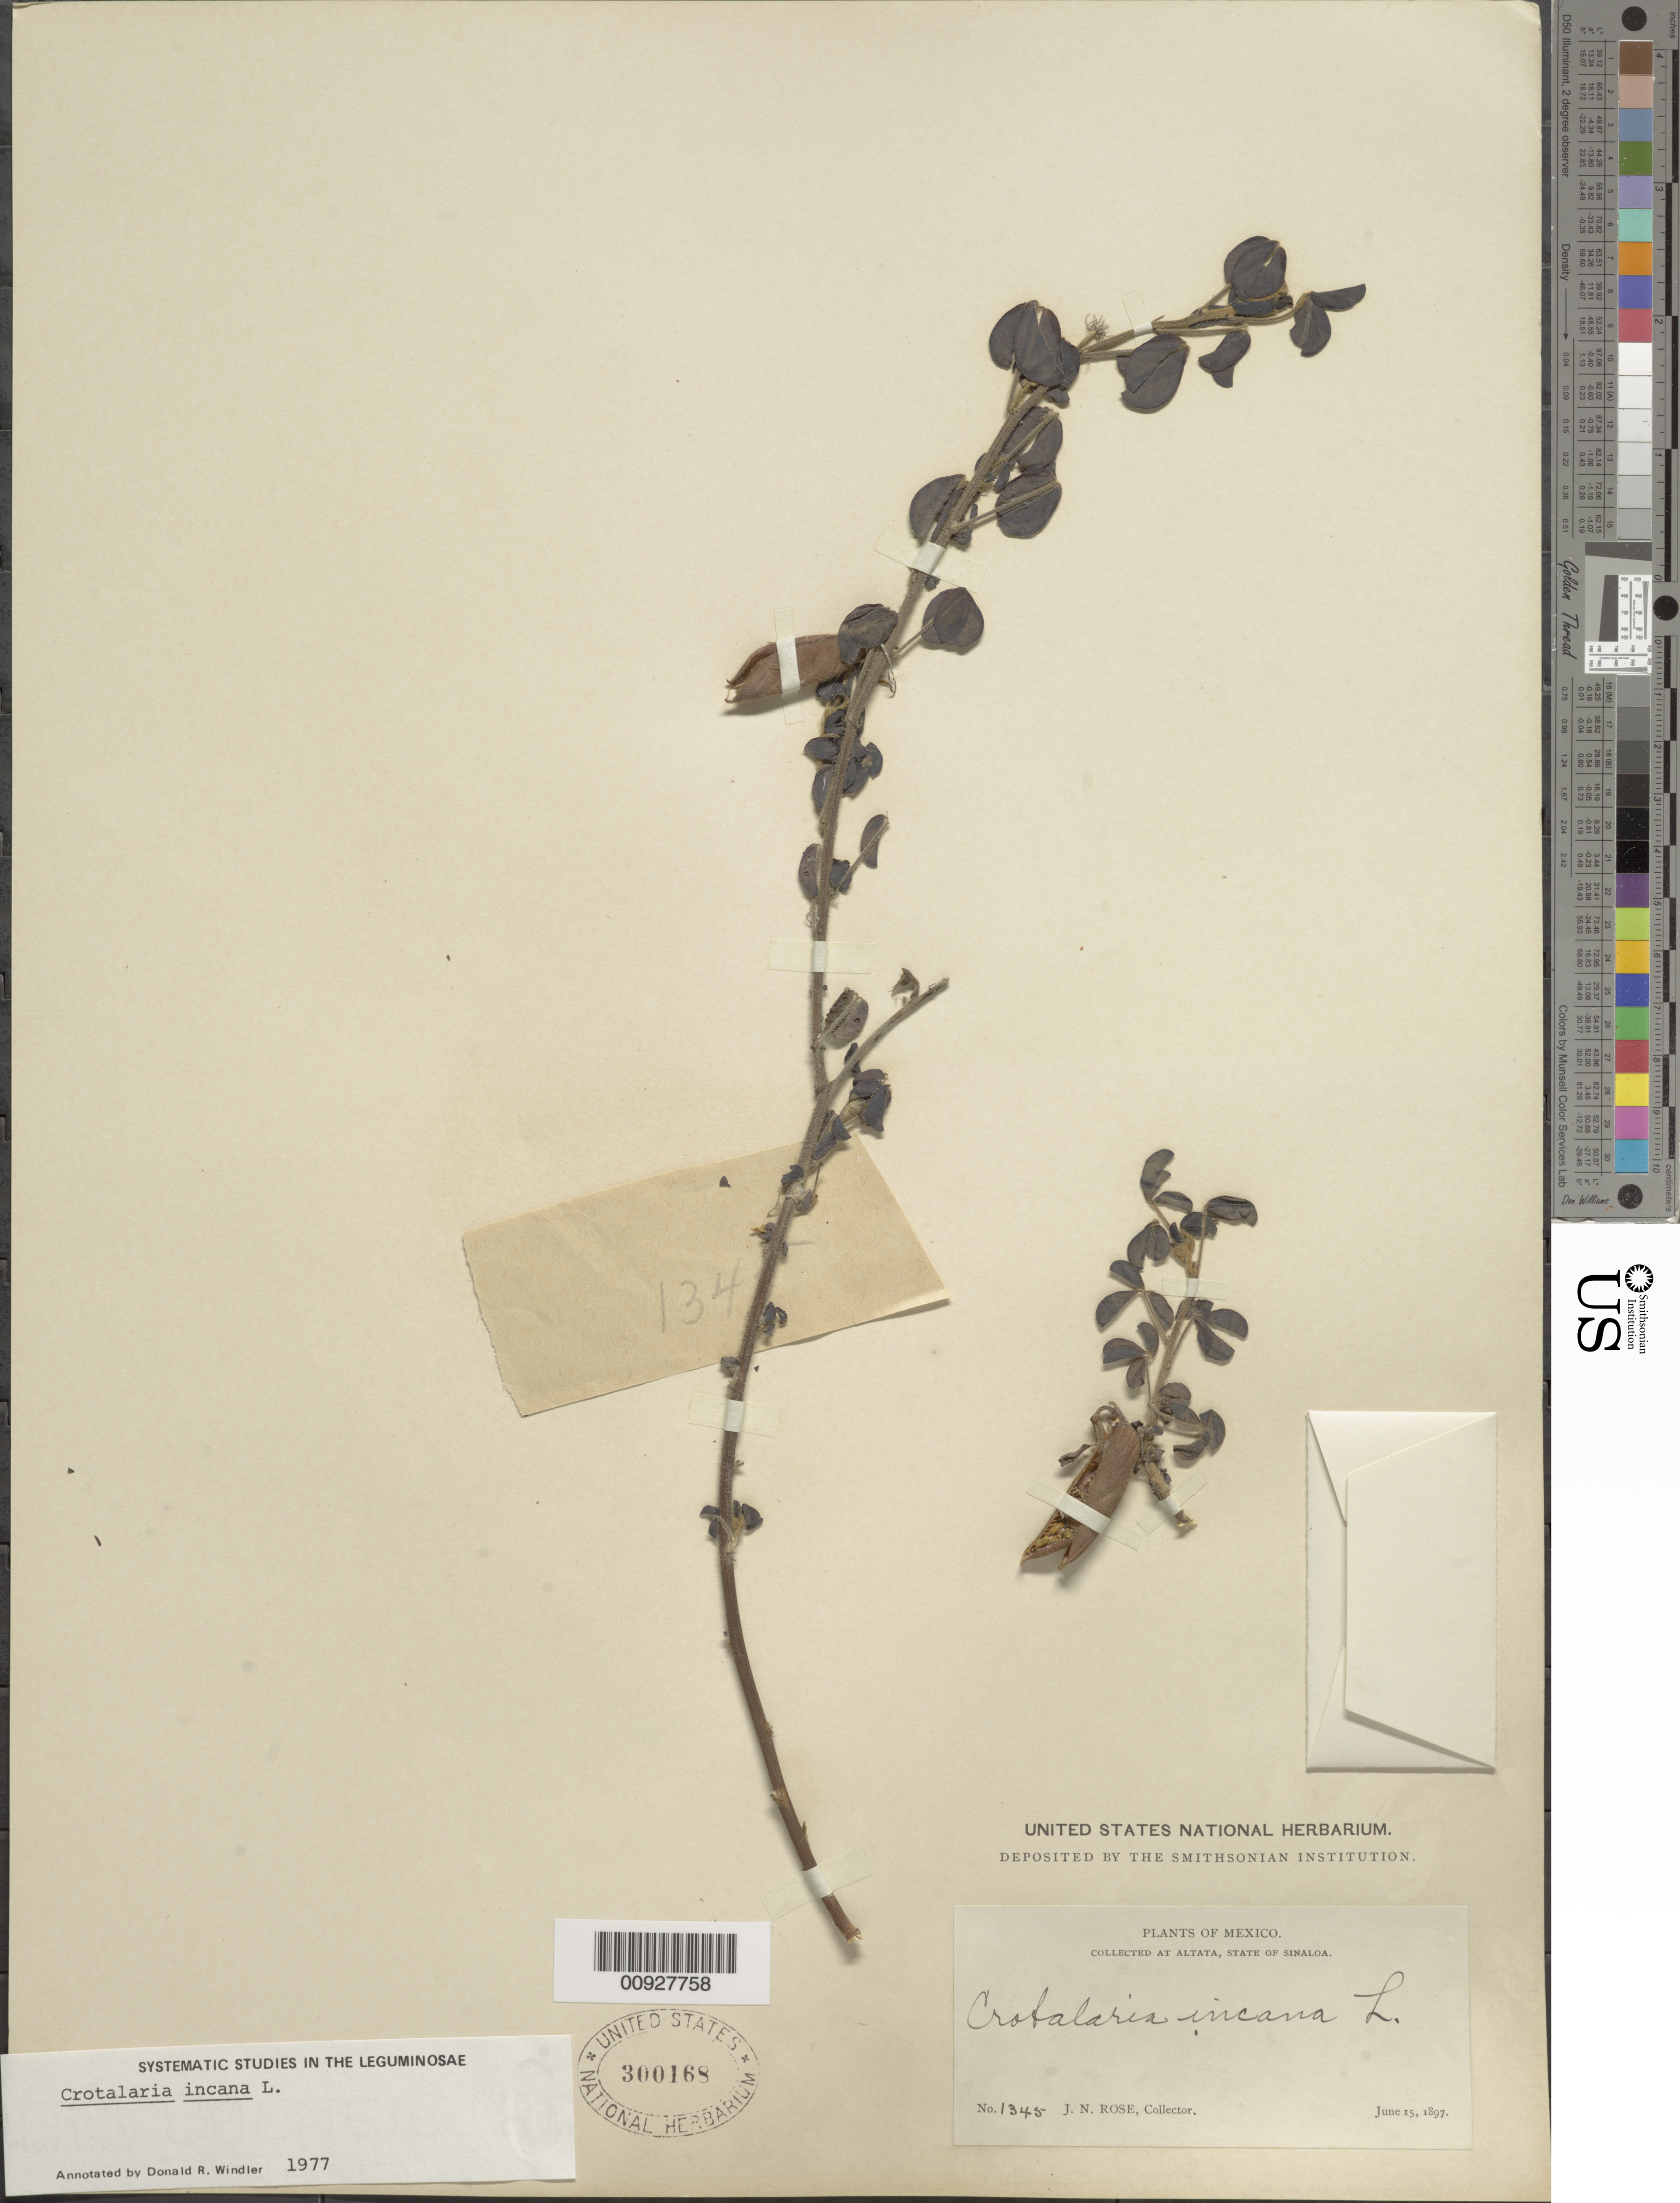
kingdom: Plantae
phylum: Tracheophyta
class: Magnoliopsida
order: Fabales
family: Fabaceae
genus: Crotalaria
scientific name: Crotalaria incana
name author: L.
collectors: J. N. Rose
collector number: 1345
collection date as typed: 15 Jun 1897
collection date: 1897-06-15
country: Mexico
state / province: Sinaloa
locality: Altata, State of Sinaloa.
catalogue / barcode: US 300168